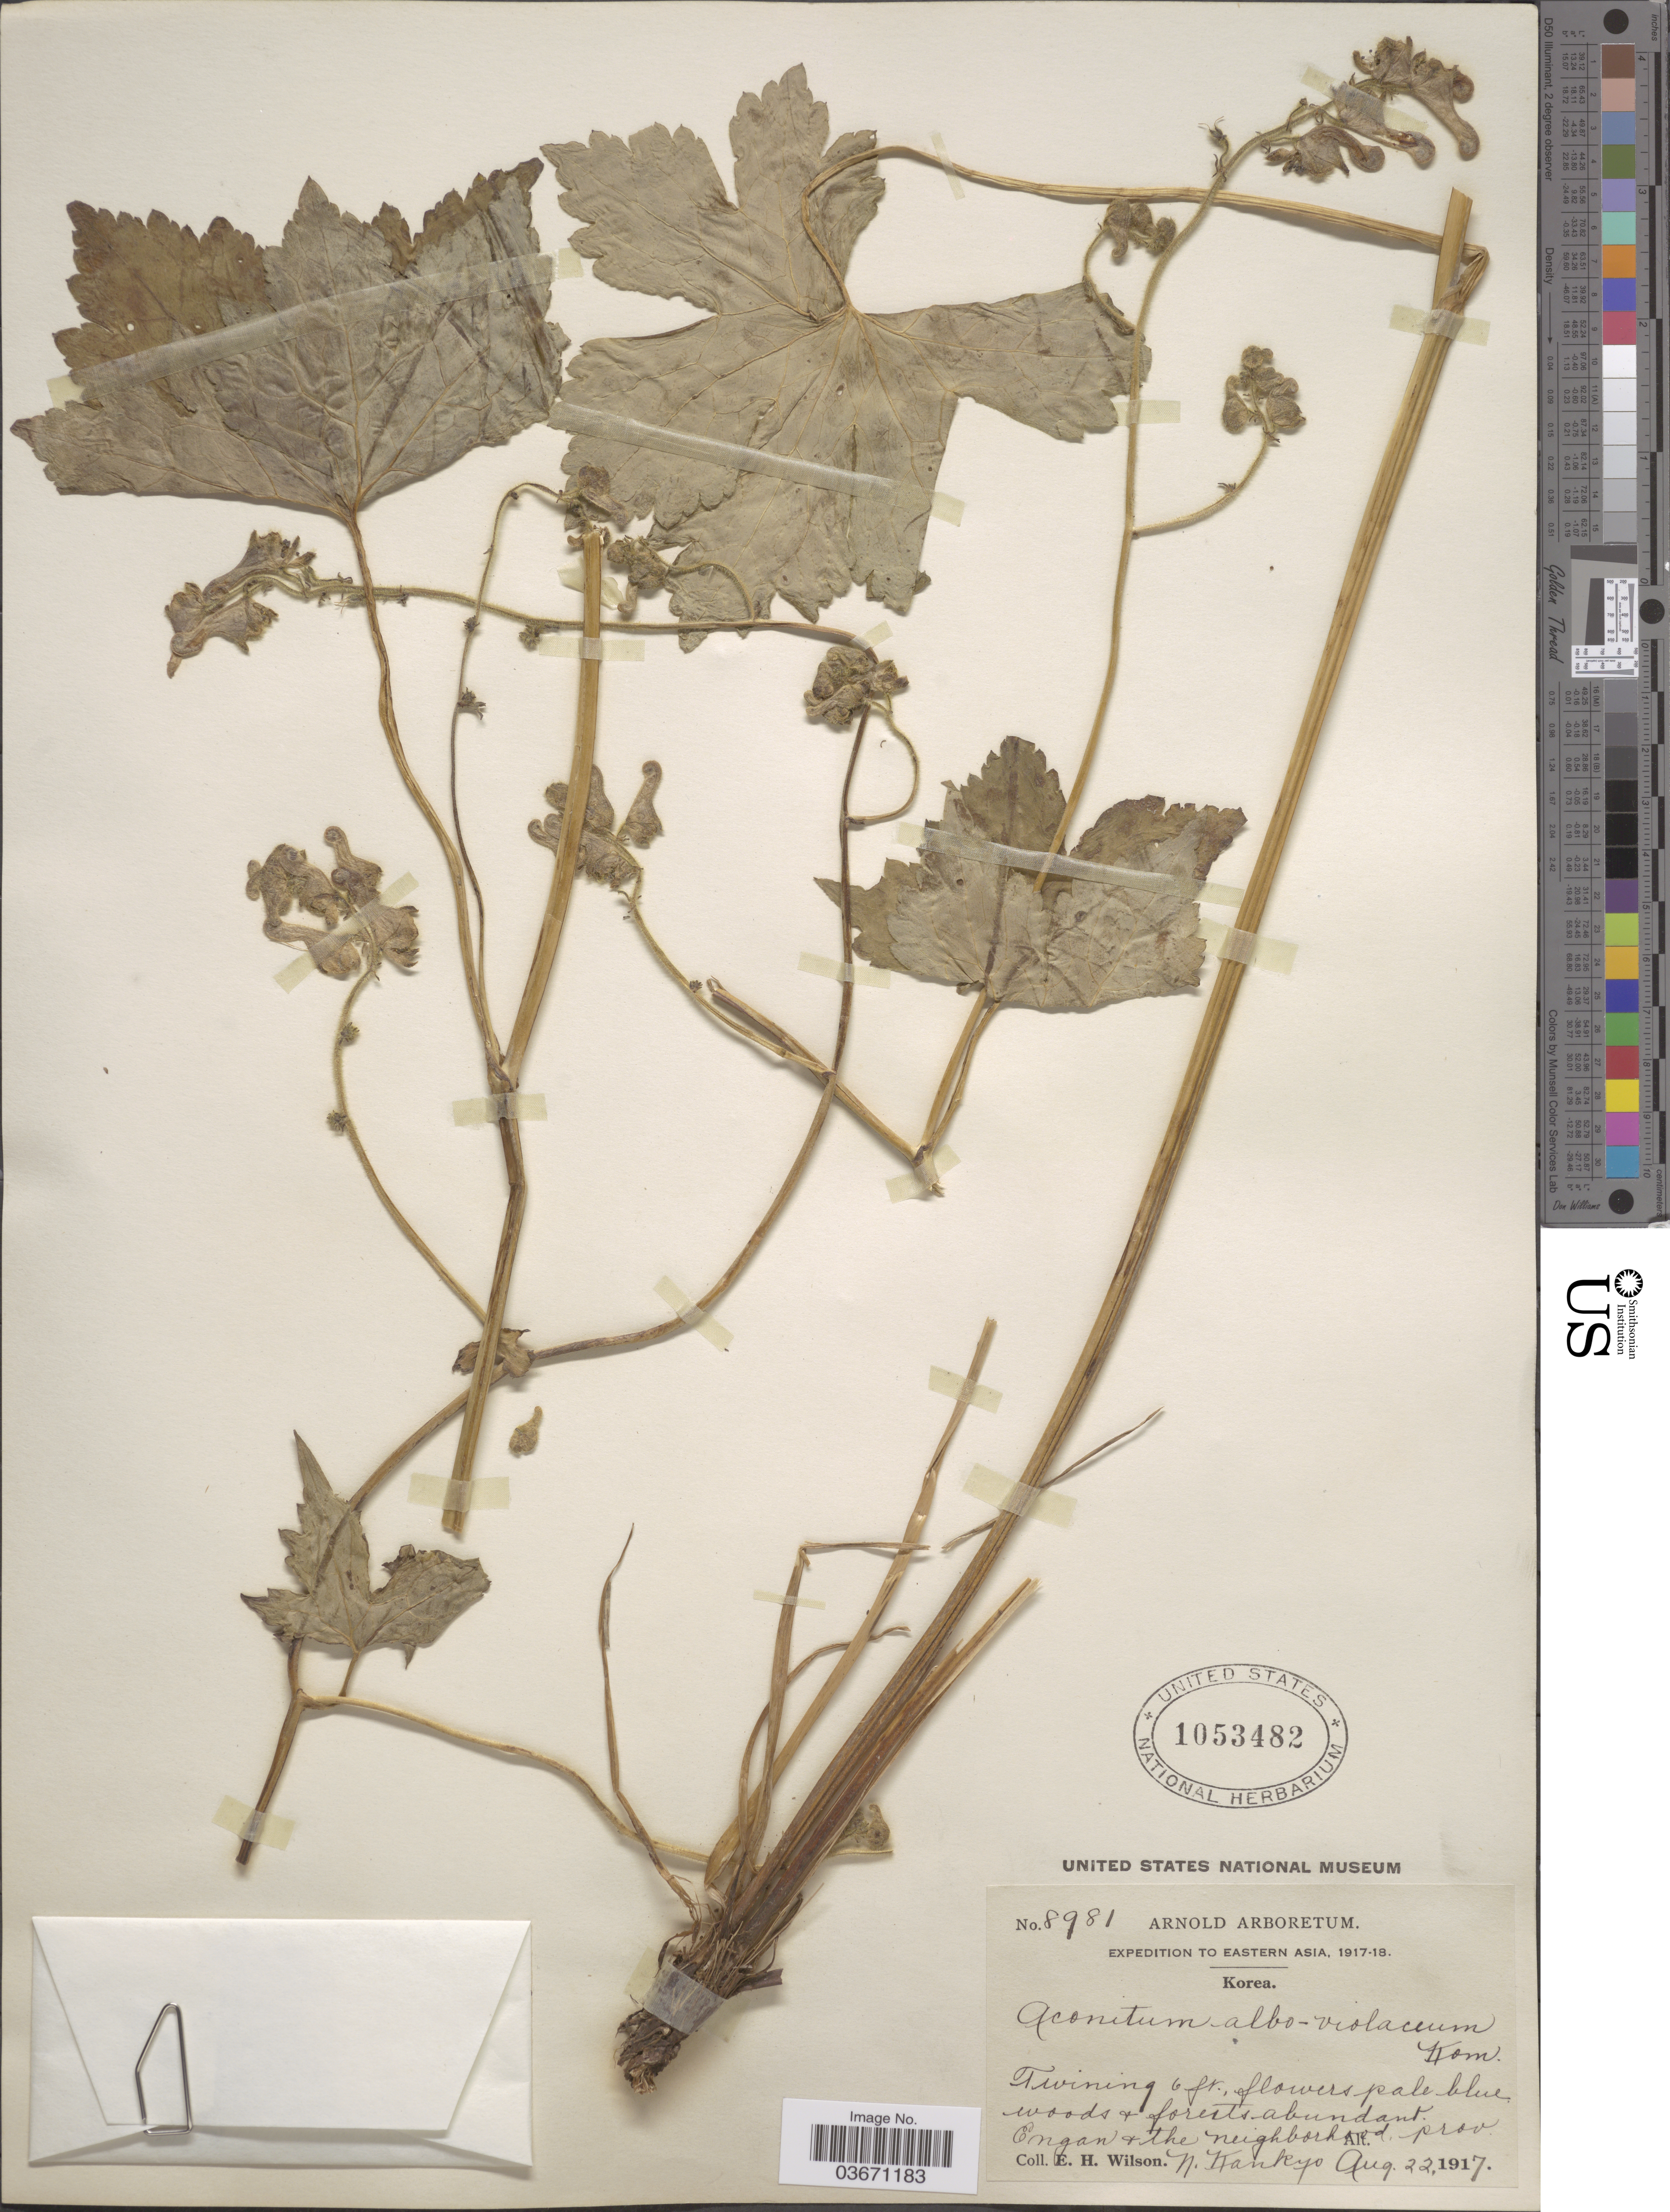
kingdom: Plantae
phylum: Tracheophyta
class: Magnoliopsida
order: Ranunculales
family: Ranunculaceae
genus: Aconitum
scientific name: Aconitum alboviolaceum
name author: Kom.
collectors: E. Wilson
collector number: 8981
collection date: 1917-08-22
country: North Korea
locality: Eastern Asia. Korea. Engan & the neighborhood, prov. N. Kankyo.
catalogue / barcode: US 1053482